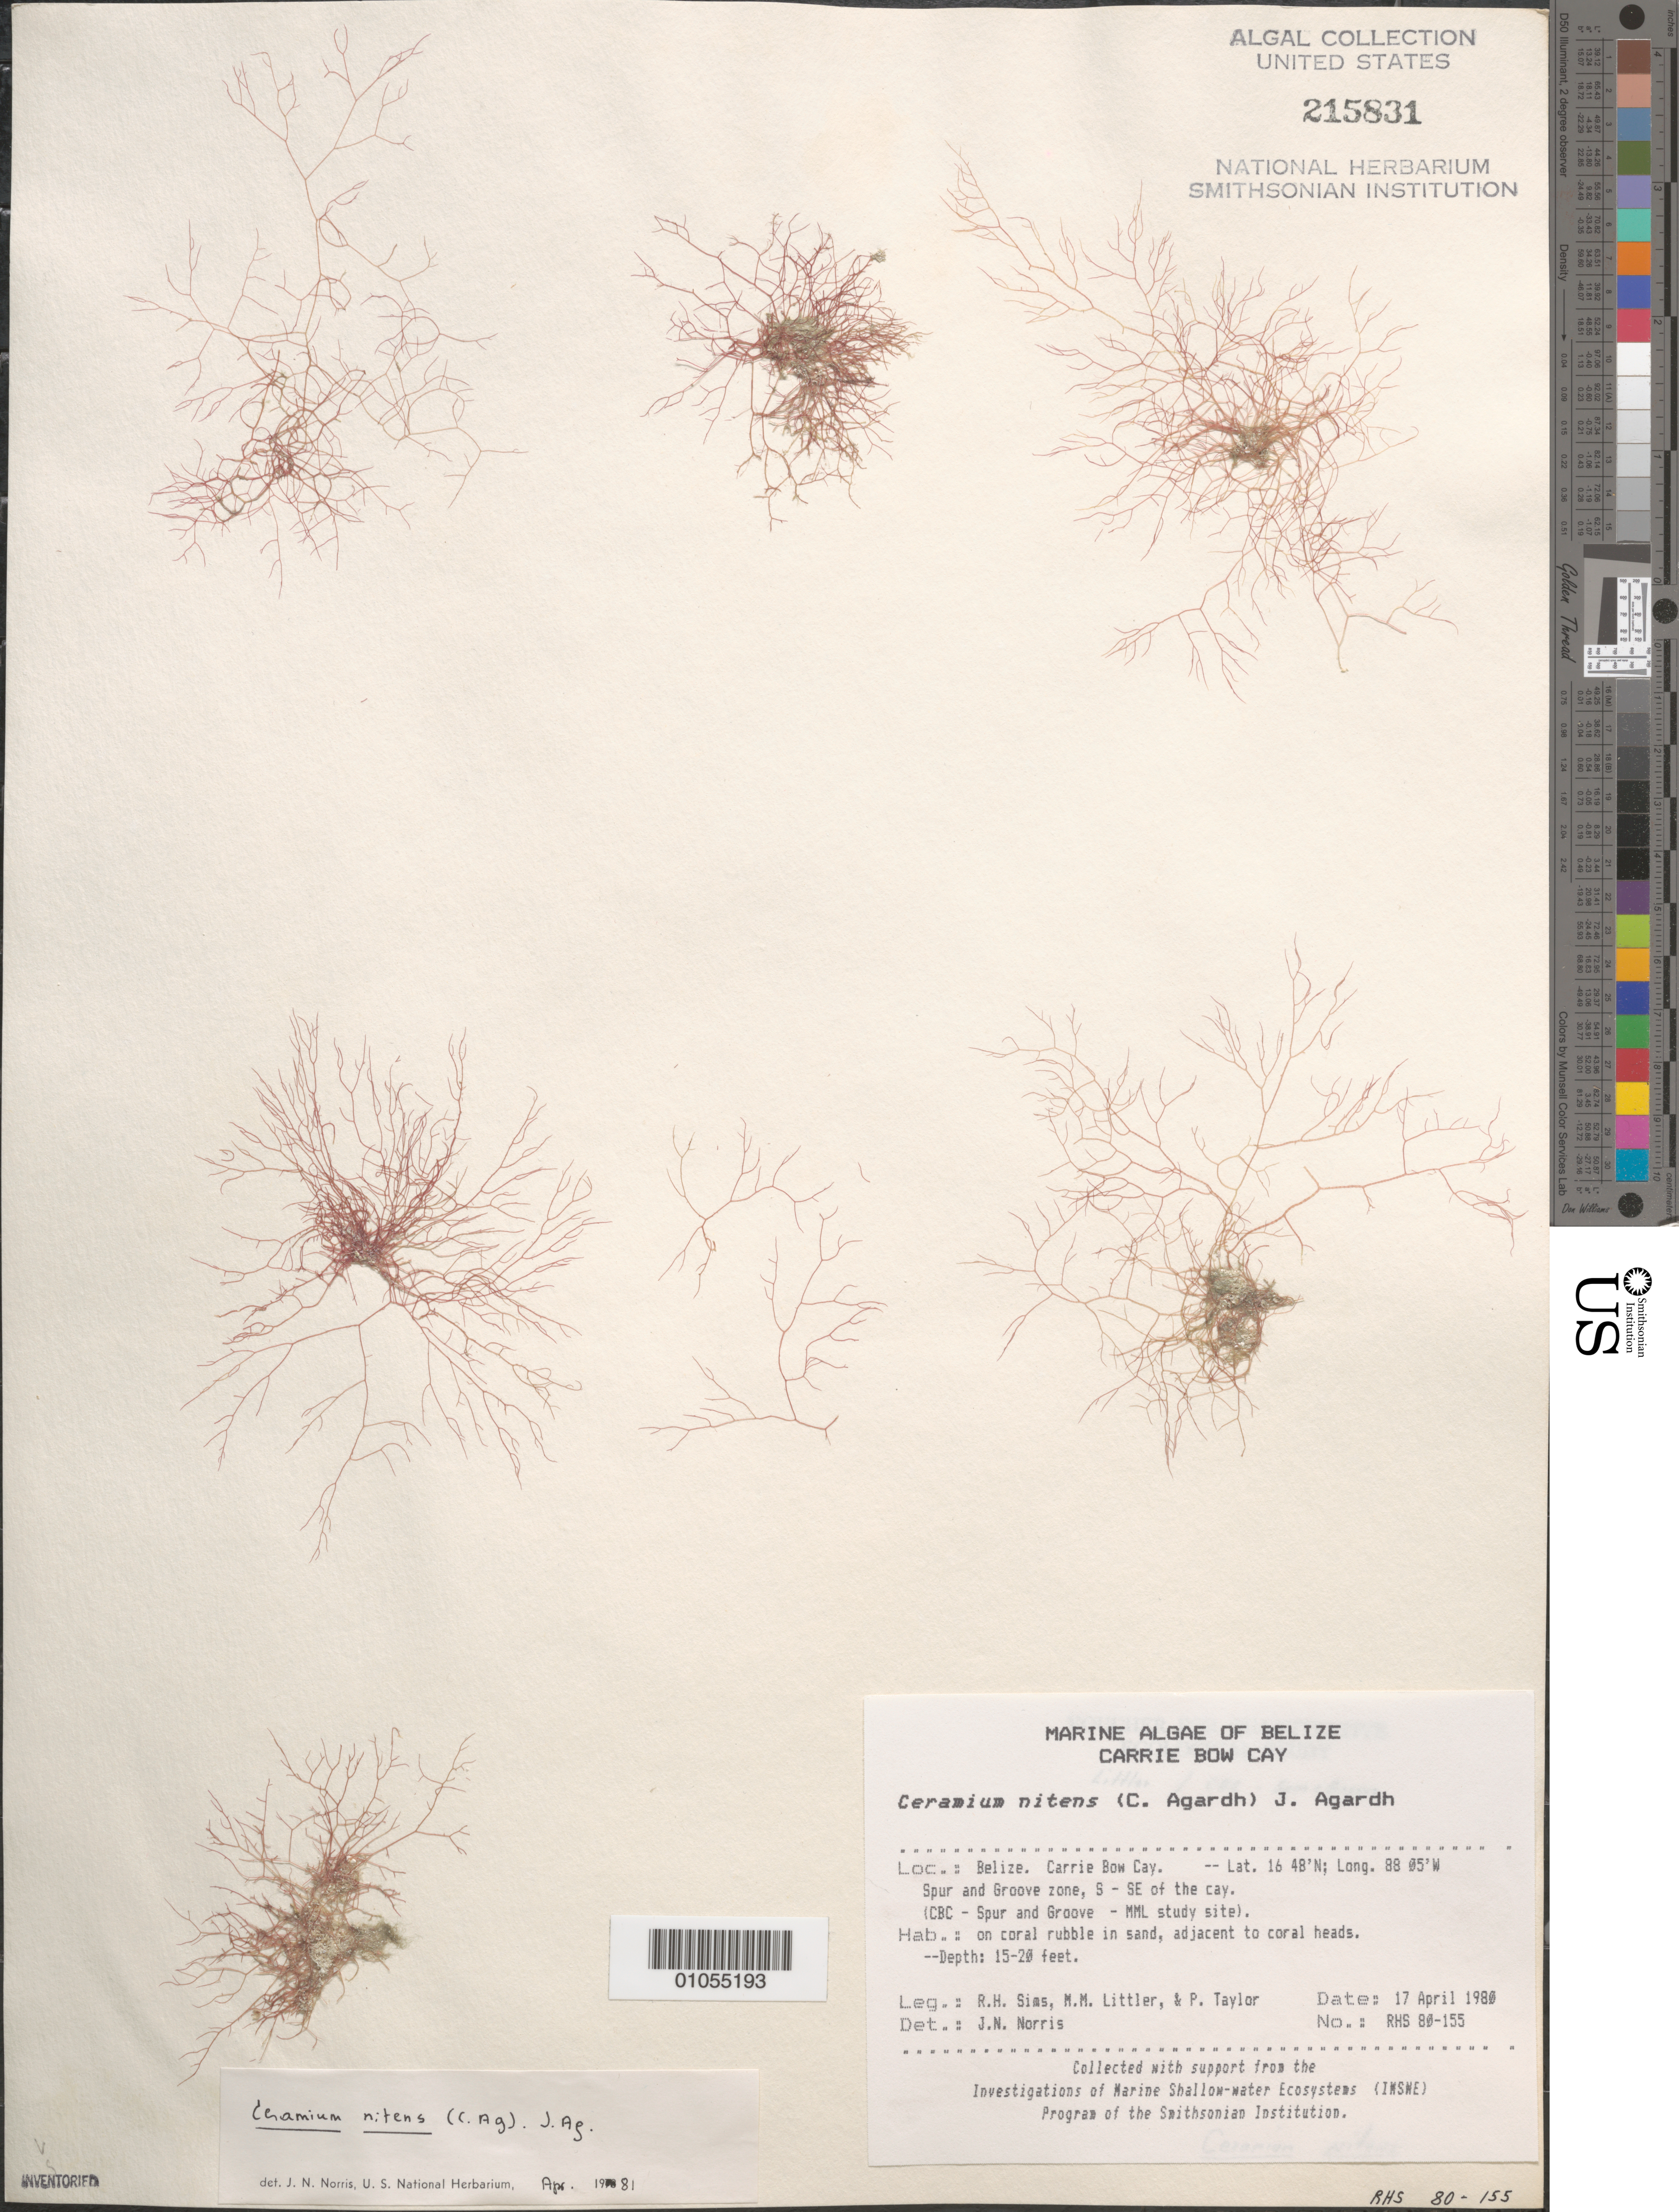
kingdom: Plantae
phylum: Rhodophyta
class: Florideophyceae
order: Ceramiales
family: Ceramiaceae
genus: Centroceras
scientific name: Centroceras internitens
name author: Gallagher & Humm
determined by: Norris, James N.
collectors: R. H. Sims, M. M. Littler & P. R. Taylor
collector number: RHS 80-155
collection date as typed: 17 Apr 1980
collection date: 1980-04-17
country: Belize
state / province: Stann Creek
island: Carrie Bow Cay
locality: Off the cay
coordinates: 16 48'N, 88 05'W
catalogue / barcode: US 215831